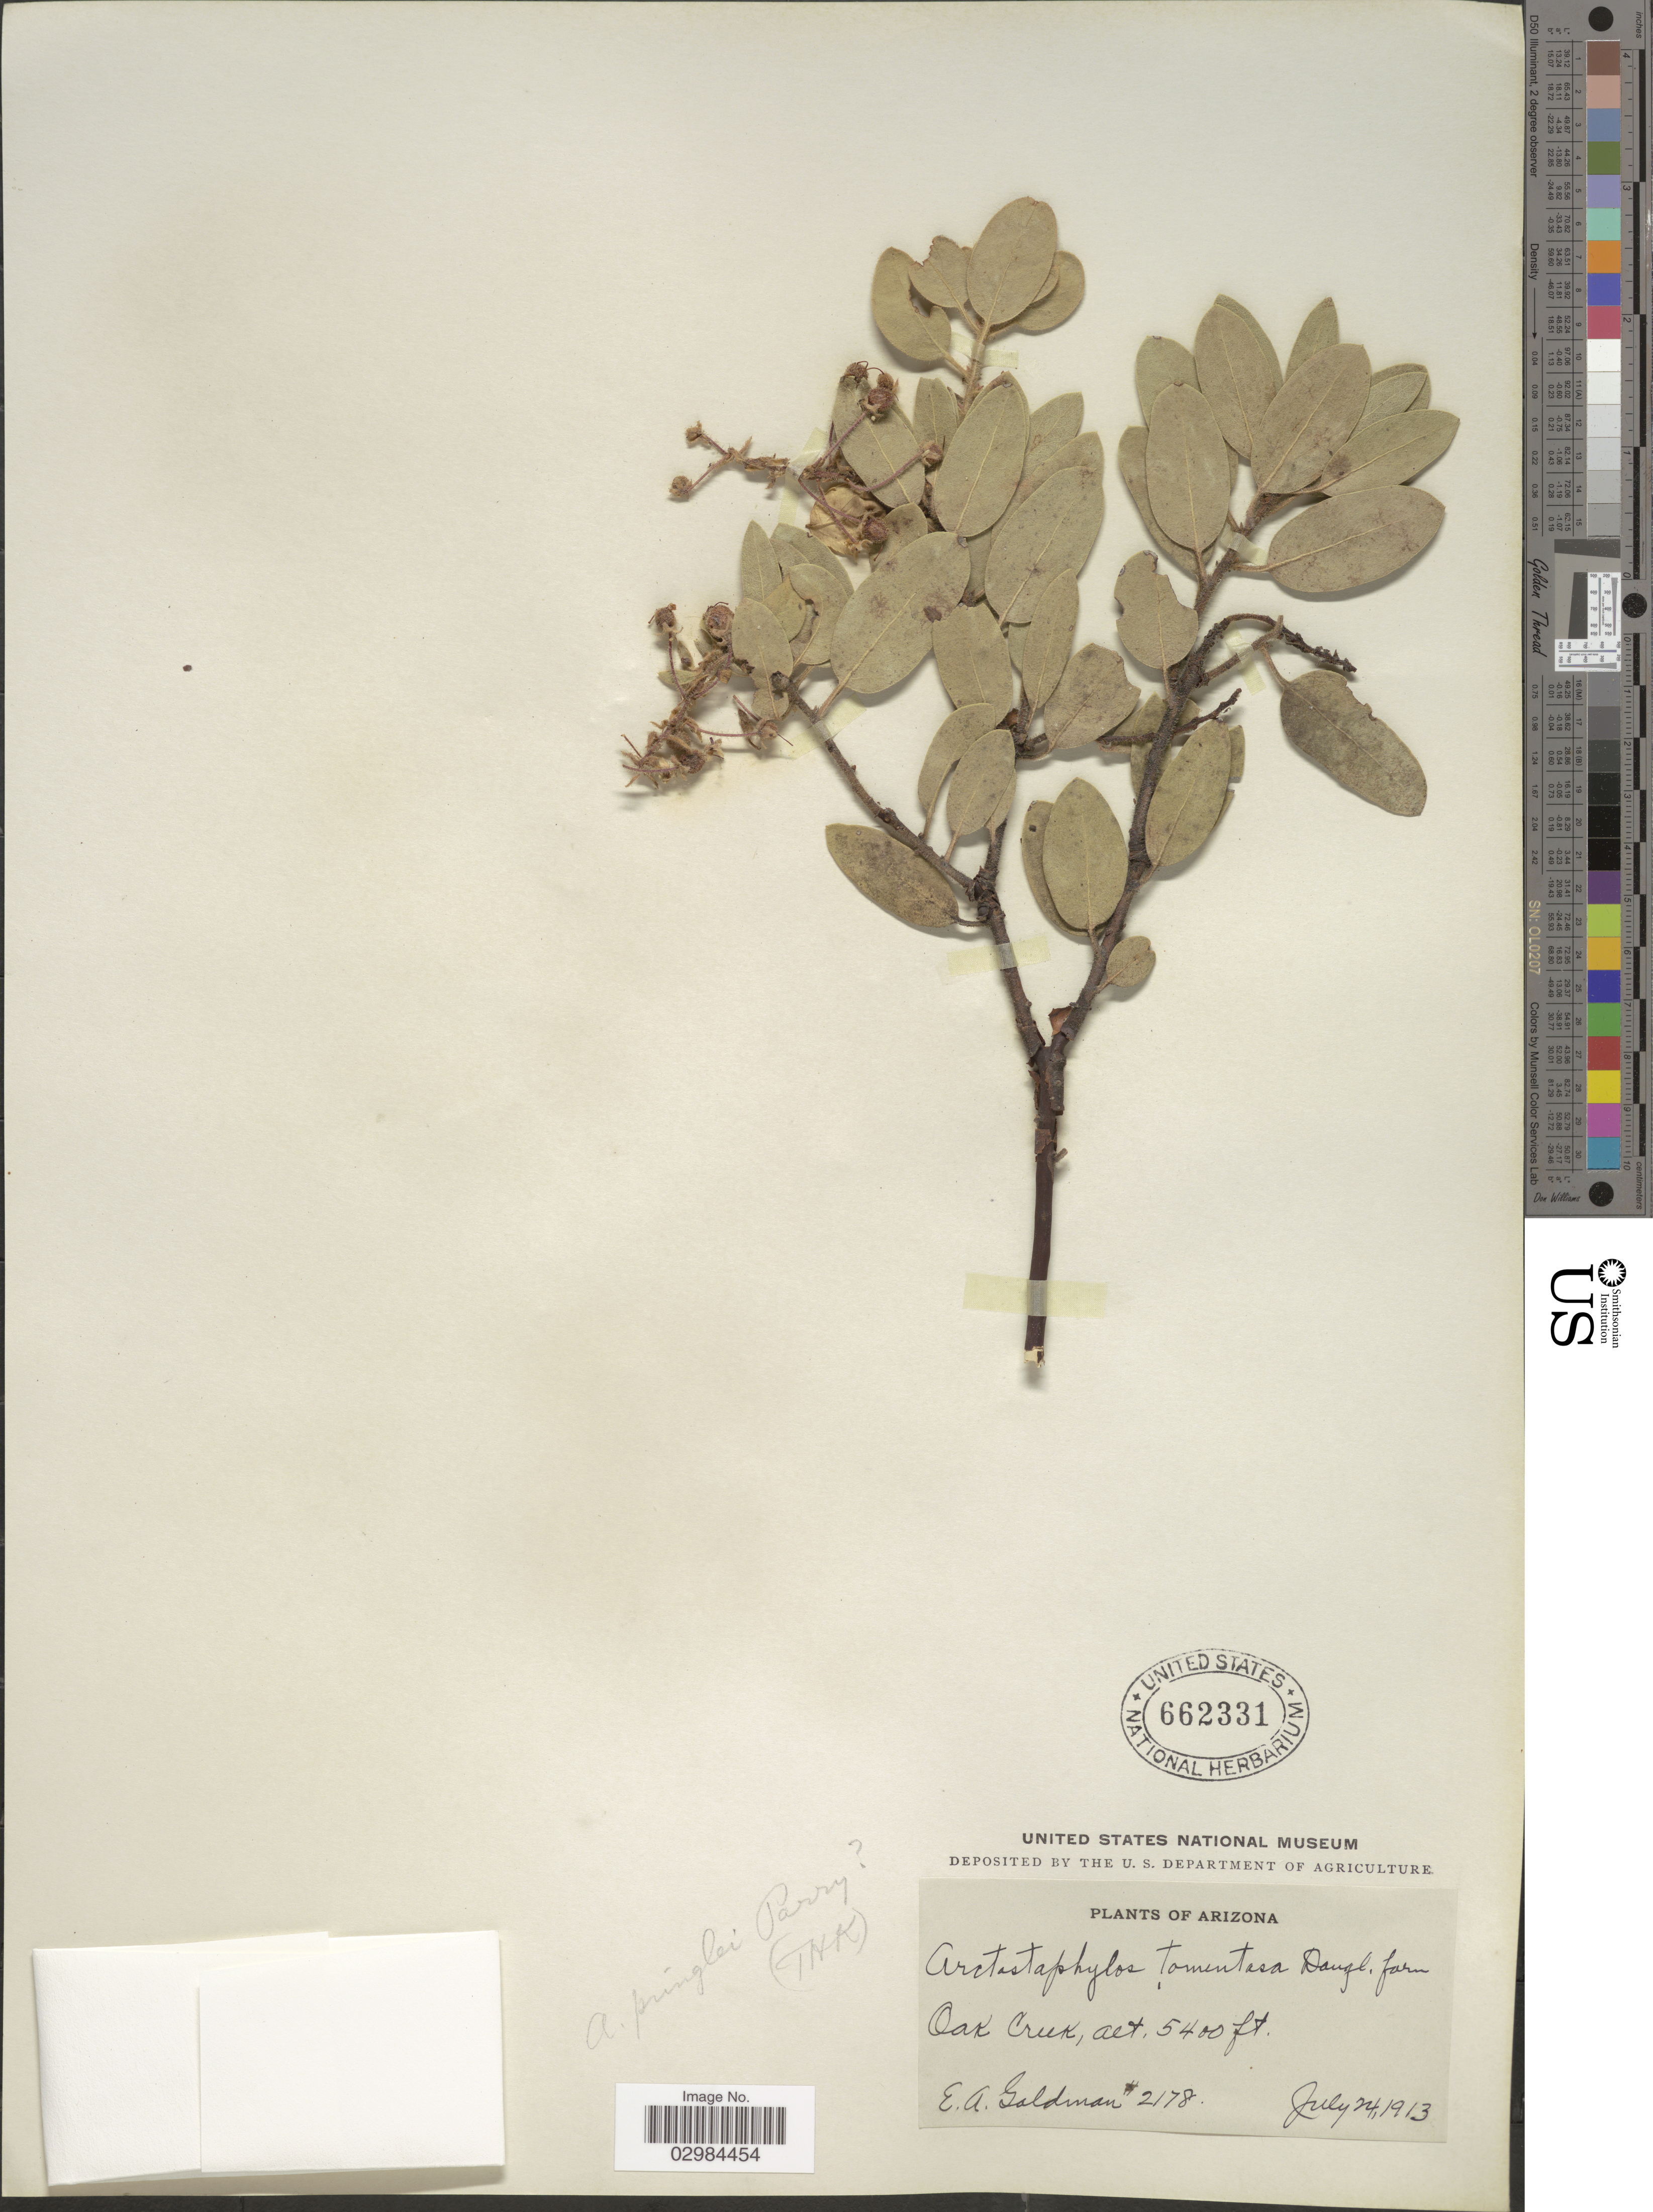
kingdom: Plantae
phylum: Tracheophyta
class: Magnoliopsida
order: Ericales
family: Ericaceae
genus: Arctostaphylos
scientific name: Arctostaphylos pringlei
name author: Parry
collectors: E. A. Goldman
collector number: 2178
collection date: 1913-07-24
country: United States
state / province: Arizona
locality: Oak Creek.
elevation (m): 1646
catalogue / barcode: US 662331